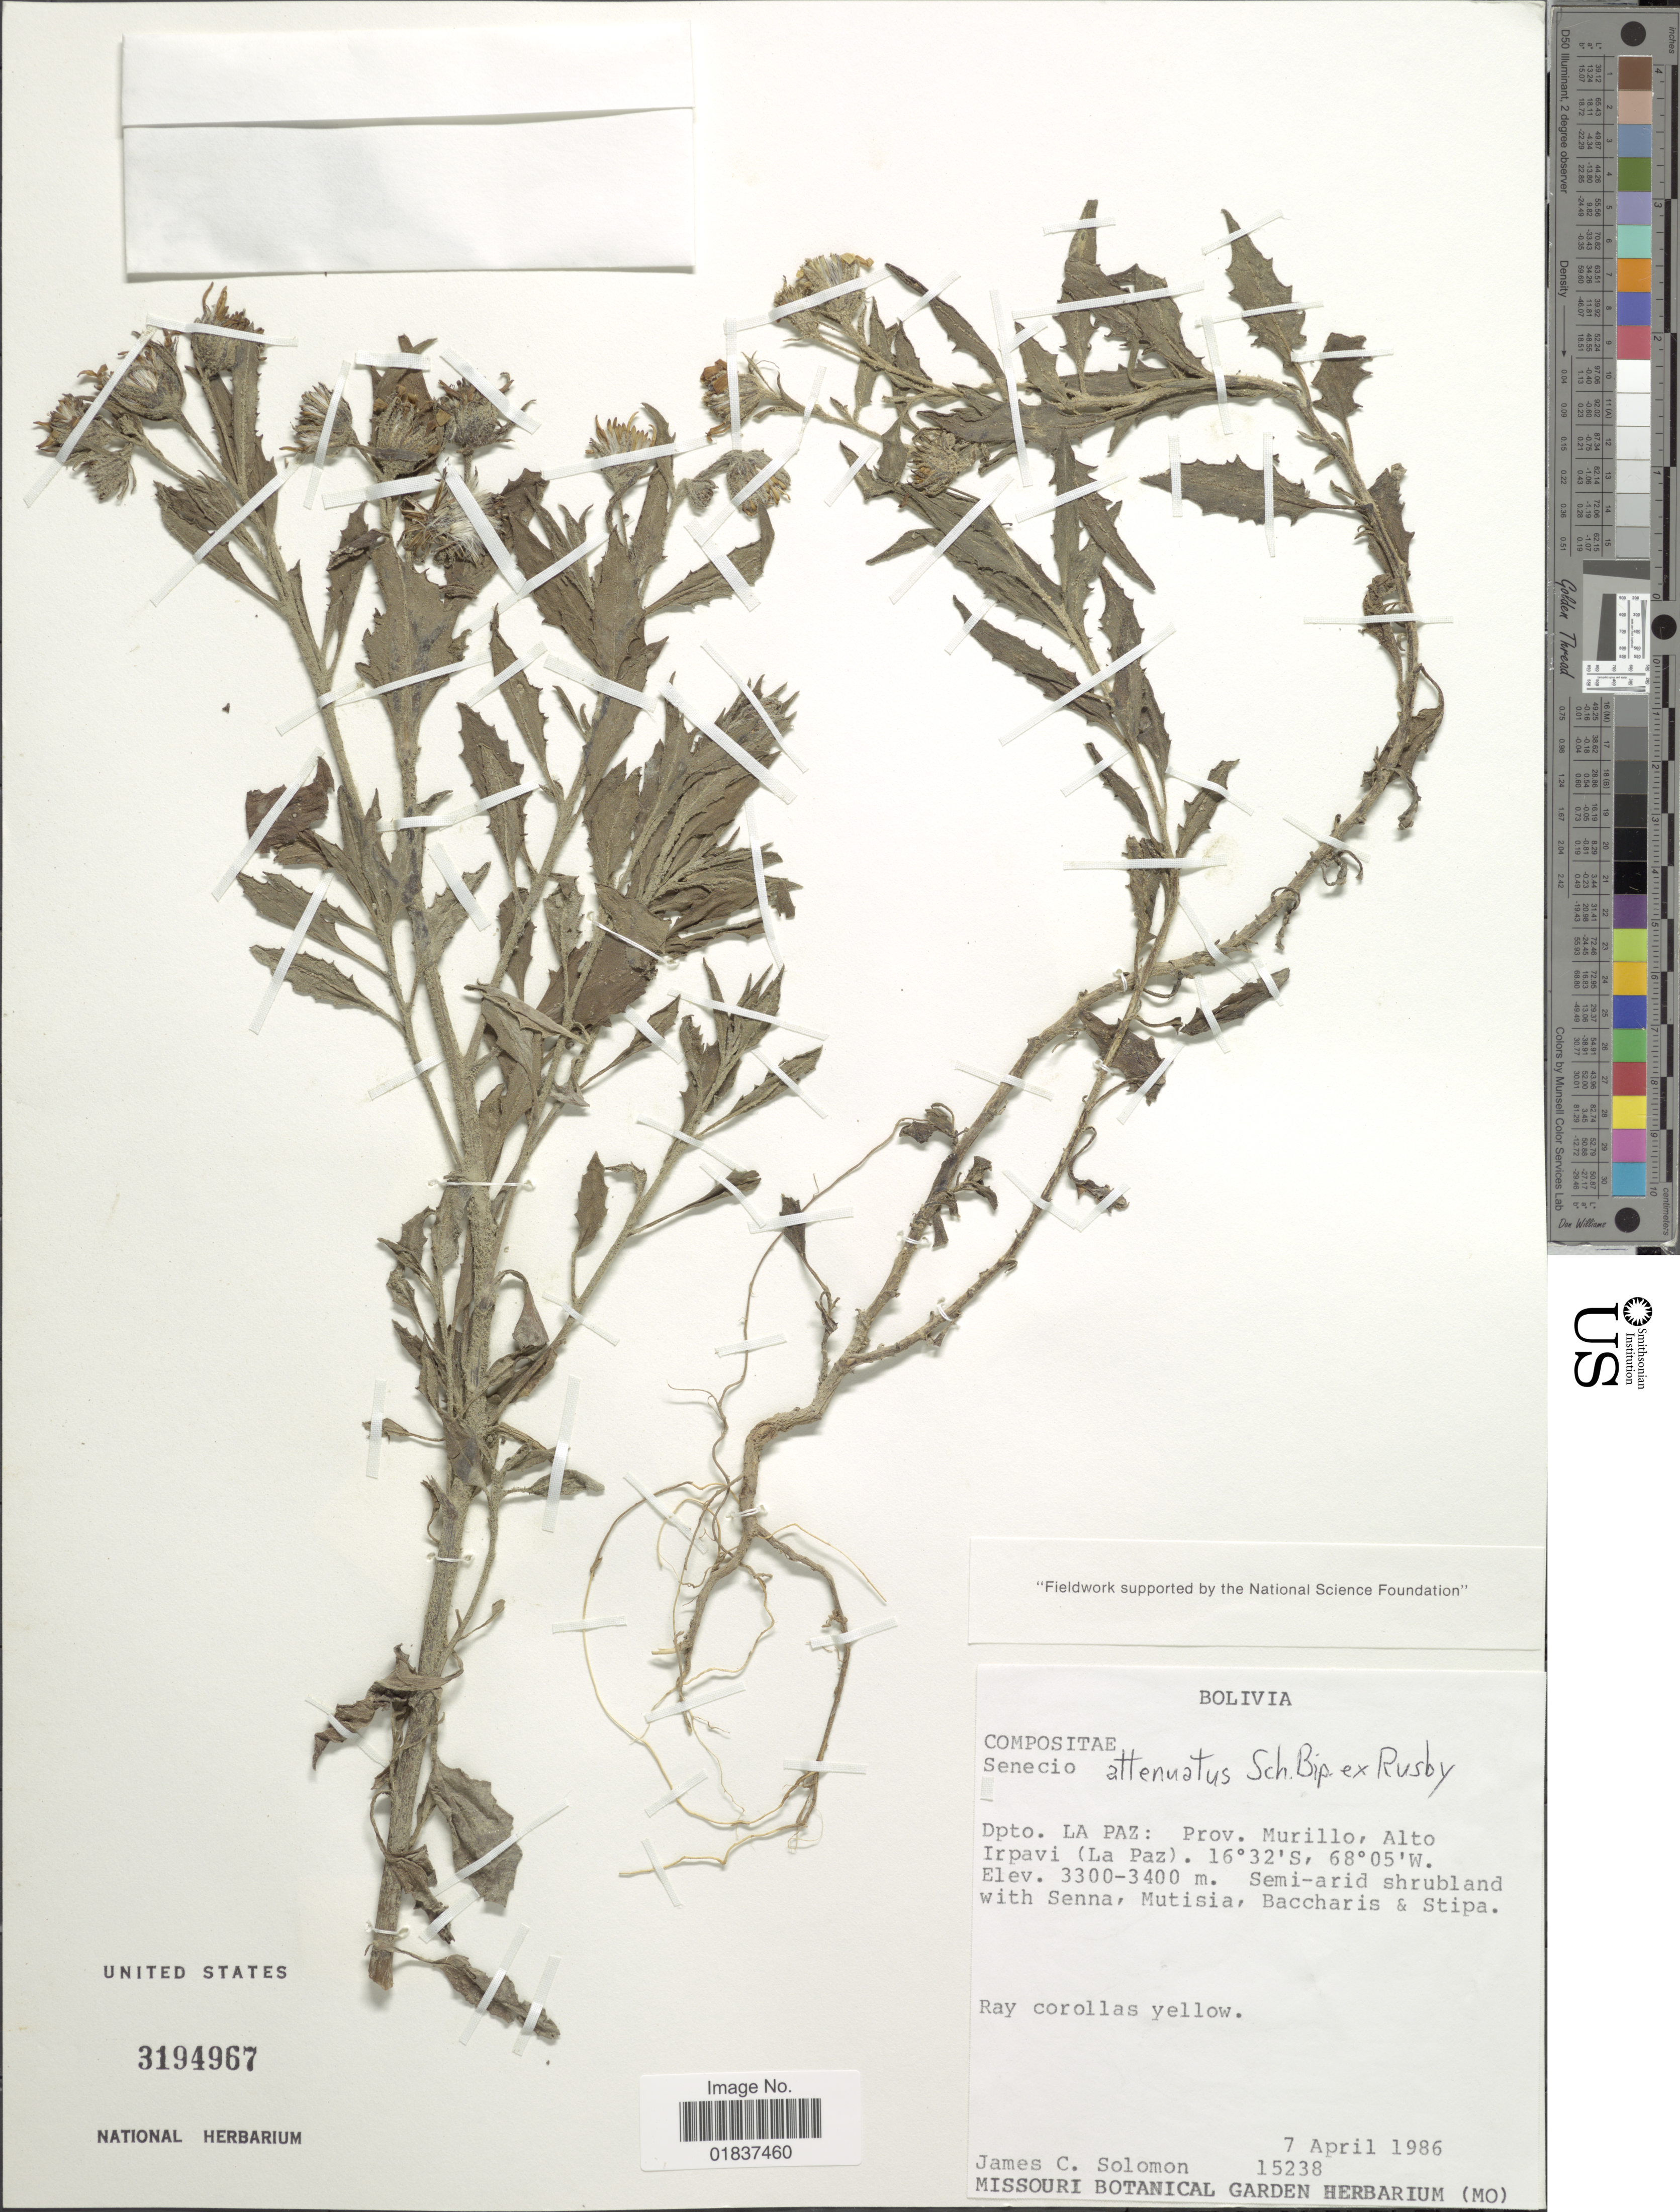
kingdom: Plantae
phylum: Tracheophyta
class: Magnoliopsida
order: Asterales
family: Asteraceae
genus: Senecio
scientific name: Senecio attenuatus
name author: Sch. Bip. ex Rusby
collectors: J. C. Solomon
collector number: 15238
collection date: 1986-04-07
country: Bolivia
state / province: La Paz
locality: Dpto. La Paz: Prov. Murillo, Alto Irpavi (La Paz).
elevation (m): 3300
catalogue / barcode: US 3194967